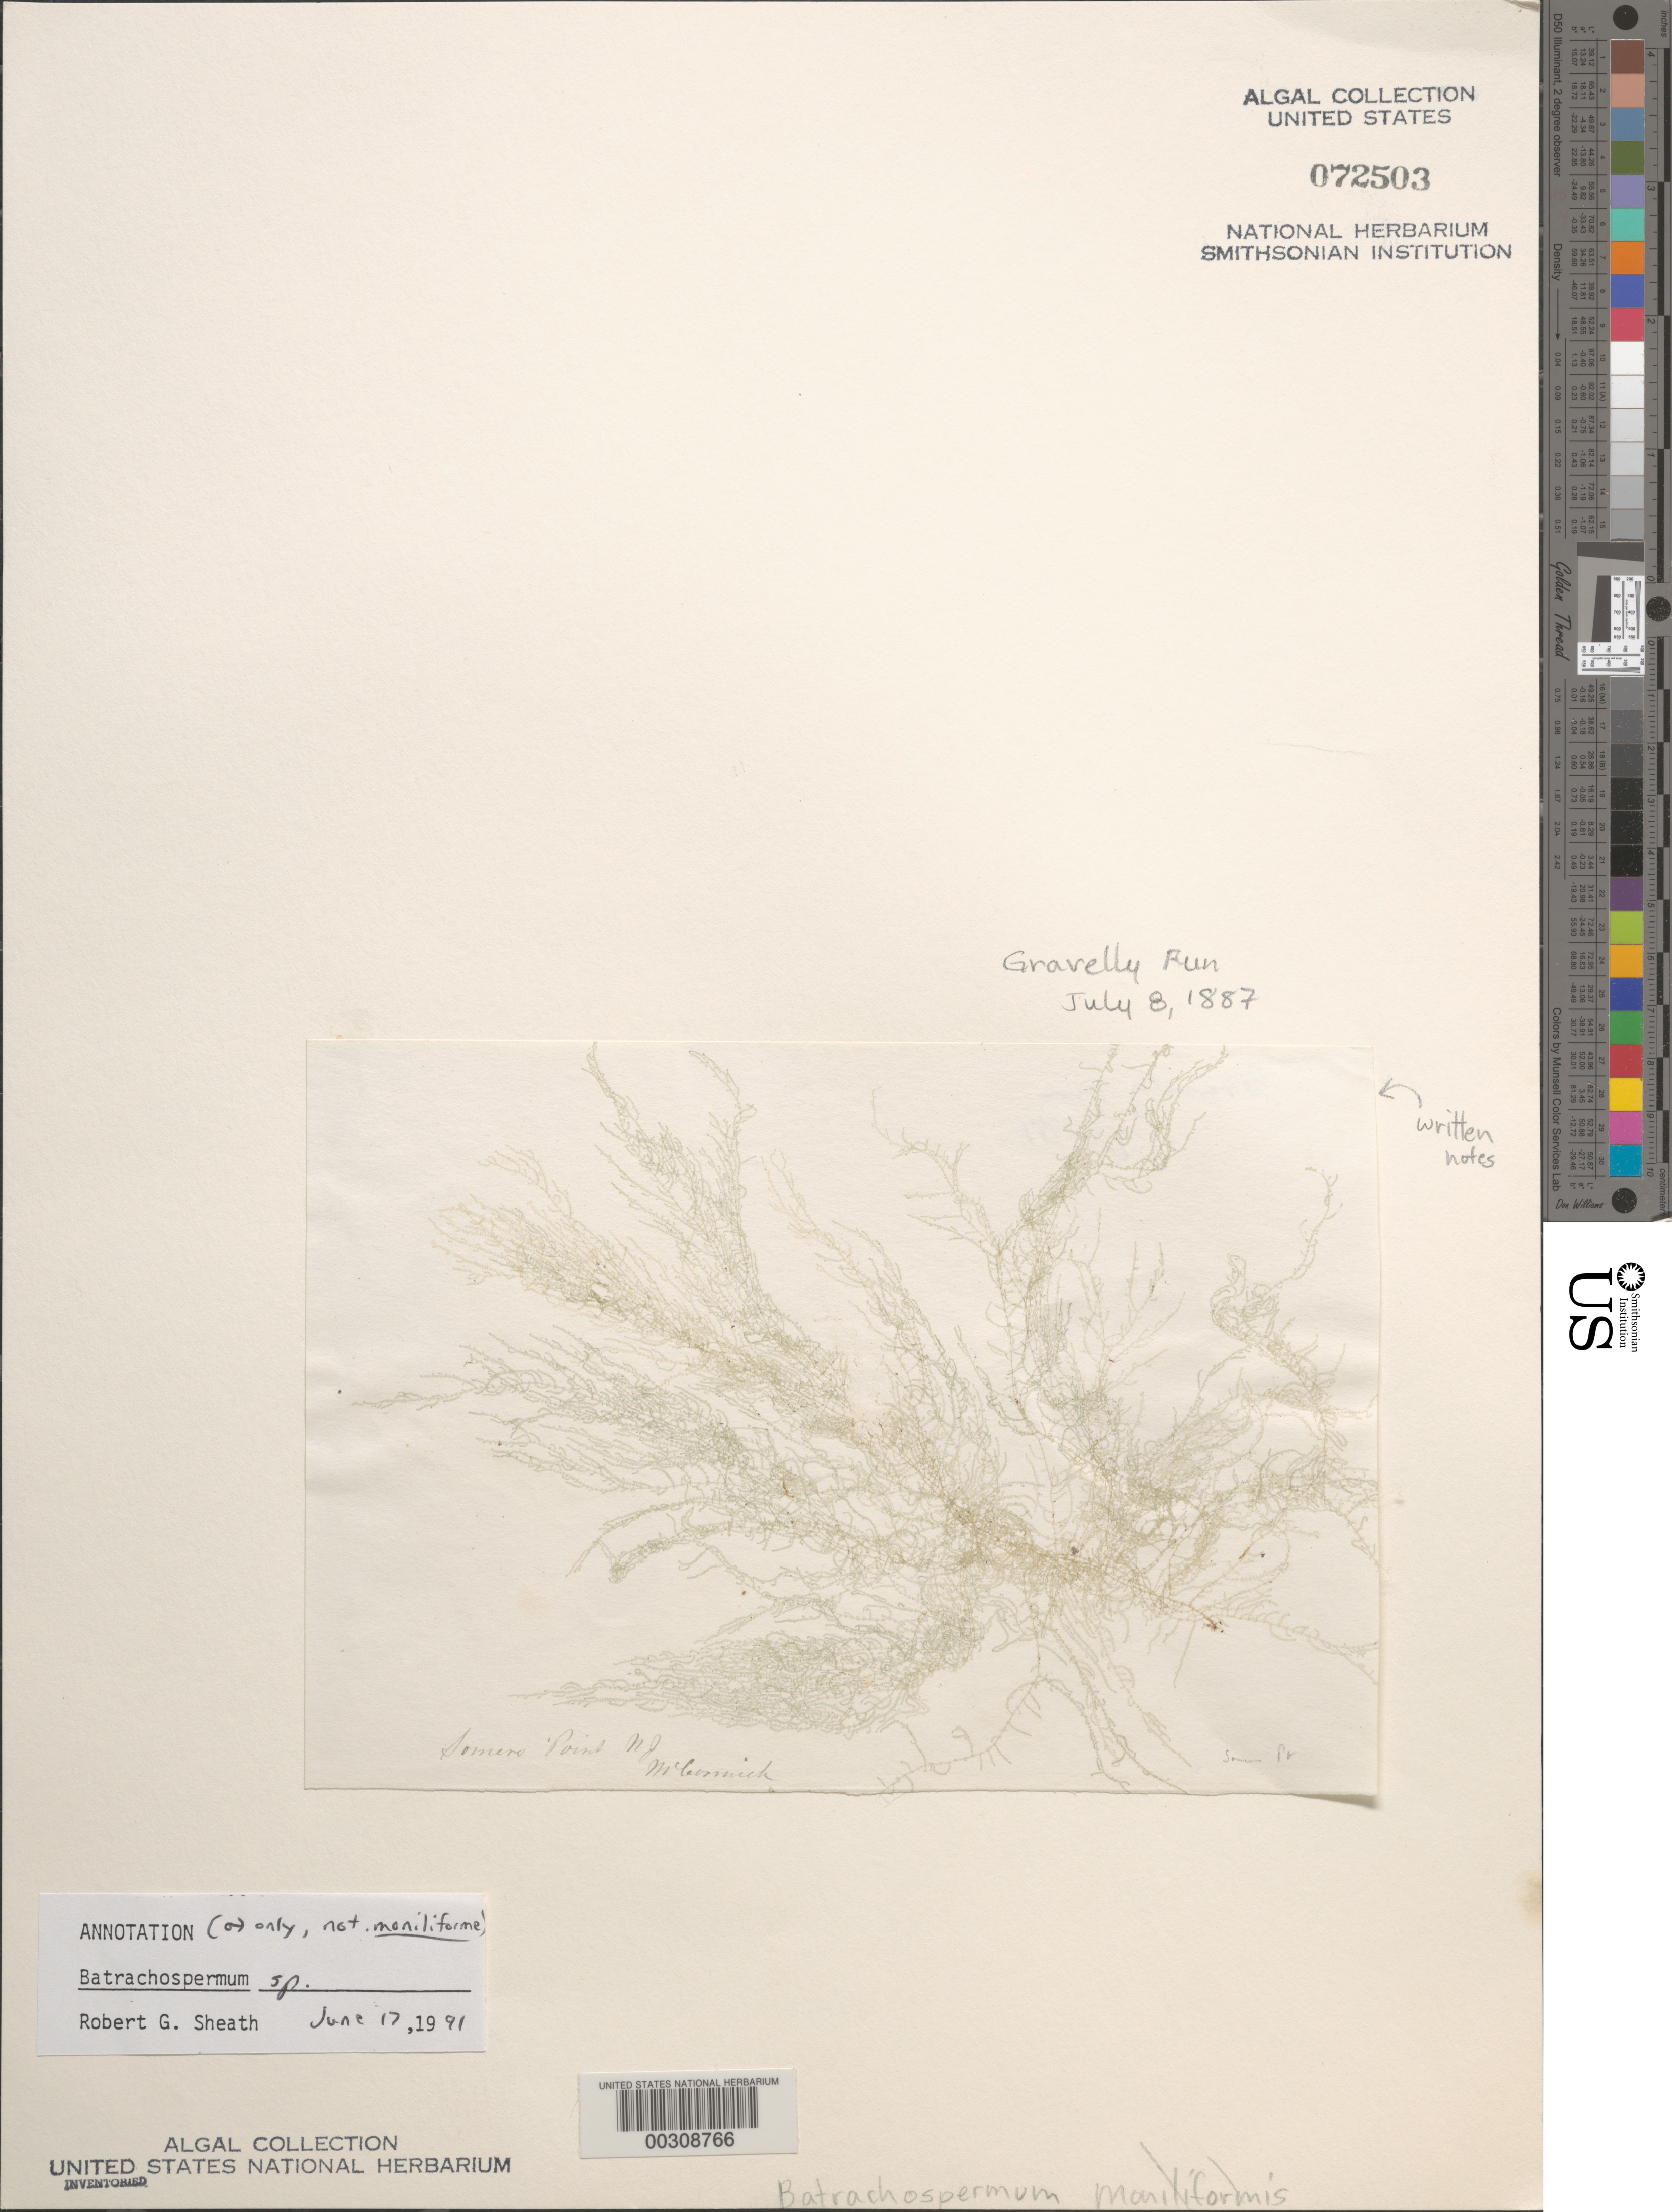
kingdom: Plantae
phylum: Rhodophyta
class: Florideophyceae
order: Batrachospermales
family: Batrachospermaceae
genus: Batrachospermum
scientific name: Batrachospermum sp.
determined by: Sheath, R. G.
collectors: -. Mccormick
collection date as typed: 08 Jul 1887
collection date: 1887-07-08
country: United States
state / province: New Jersey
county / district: Atlantic County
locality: Gravelly Run, Somers Point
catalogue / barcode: US 72503